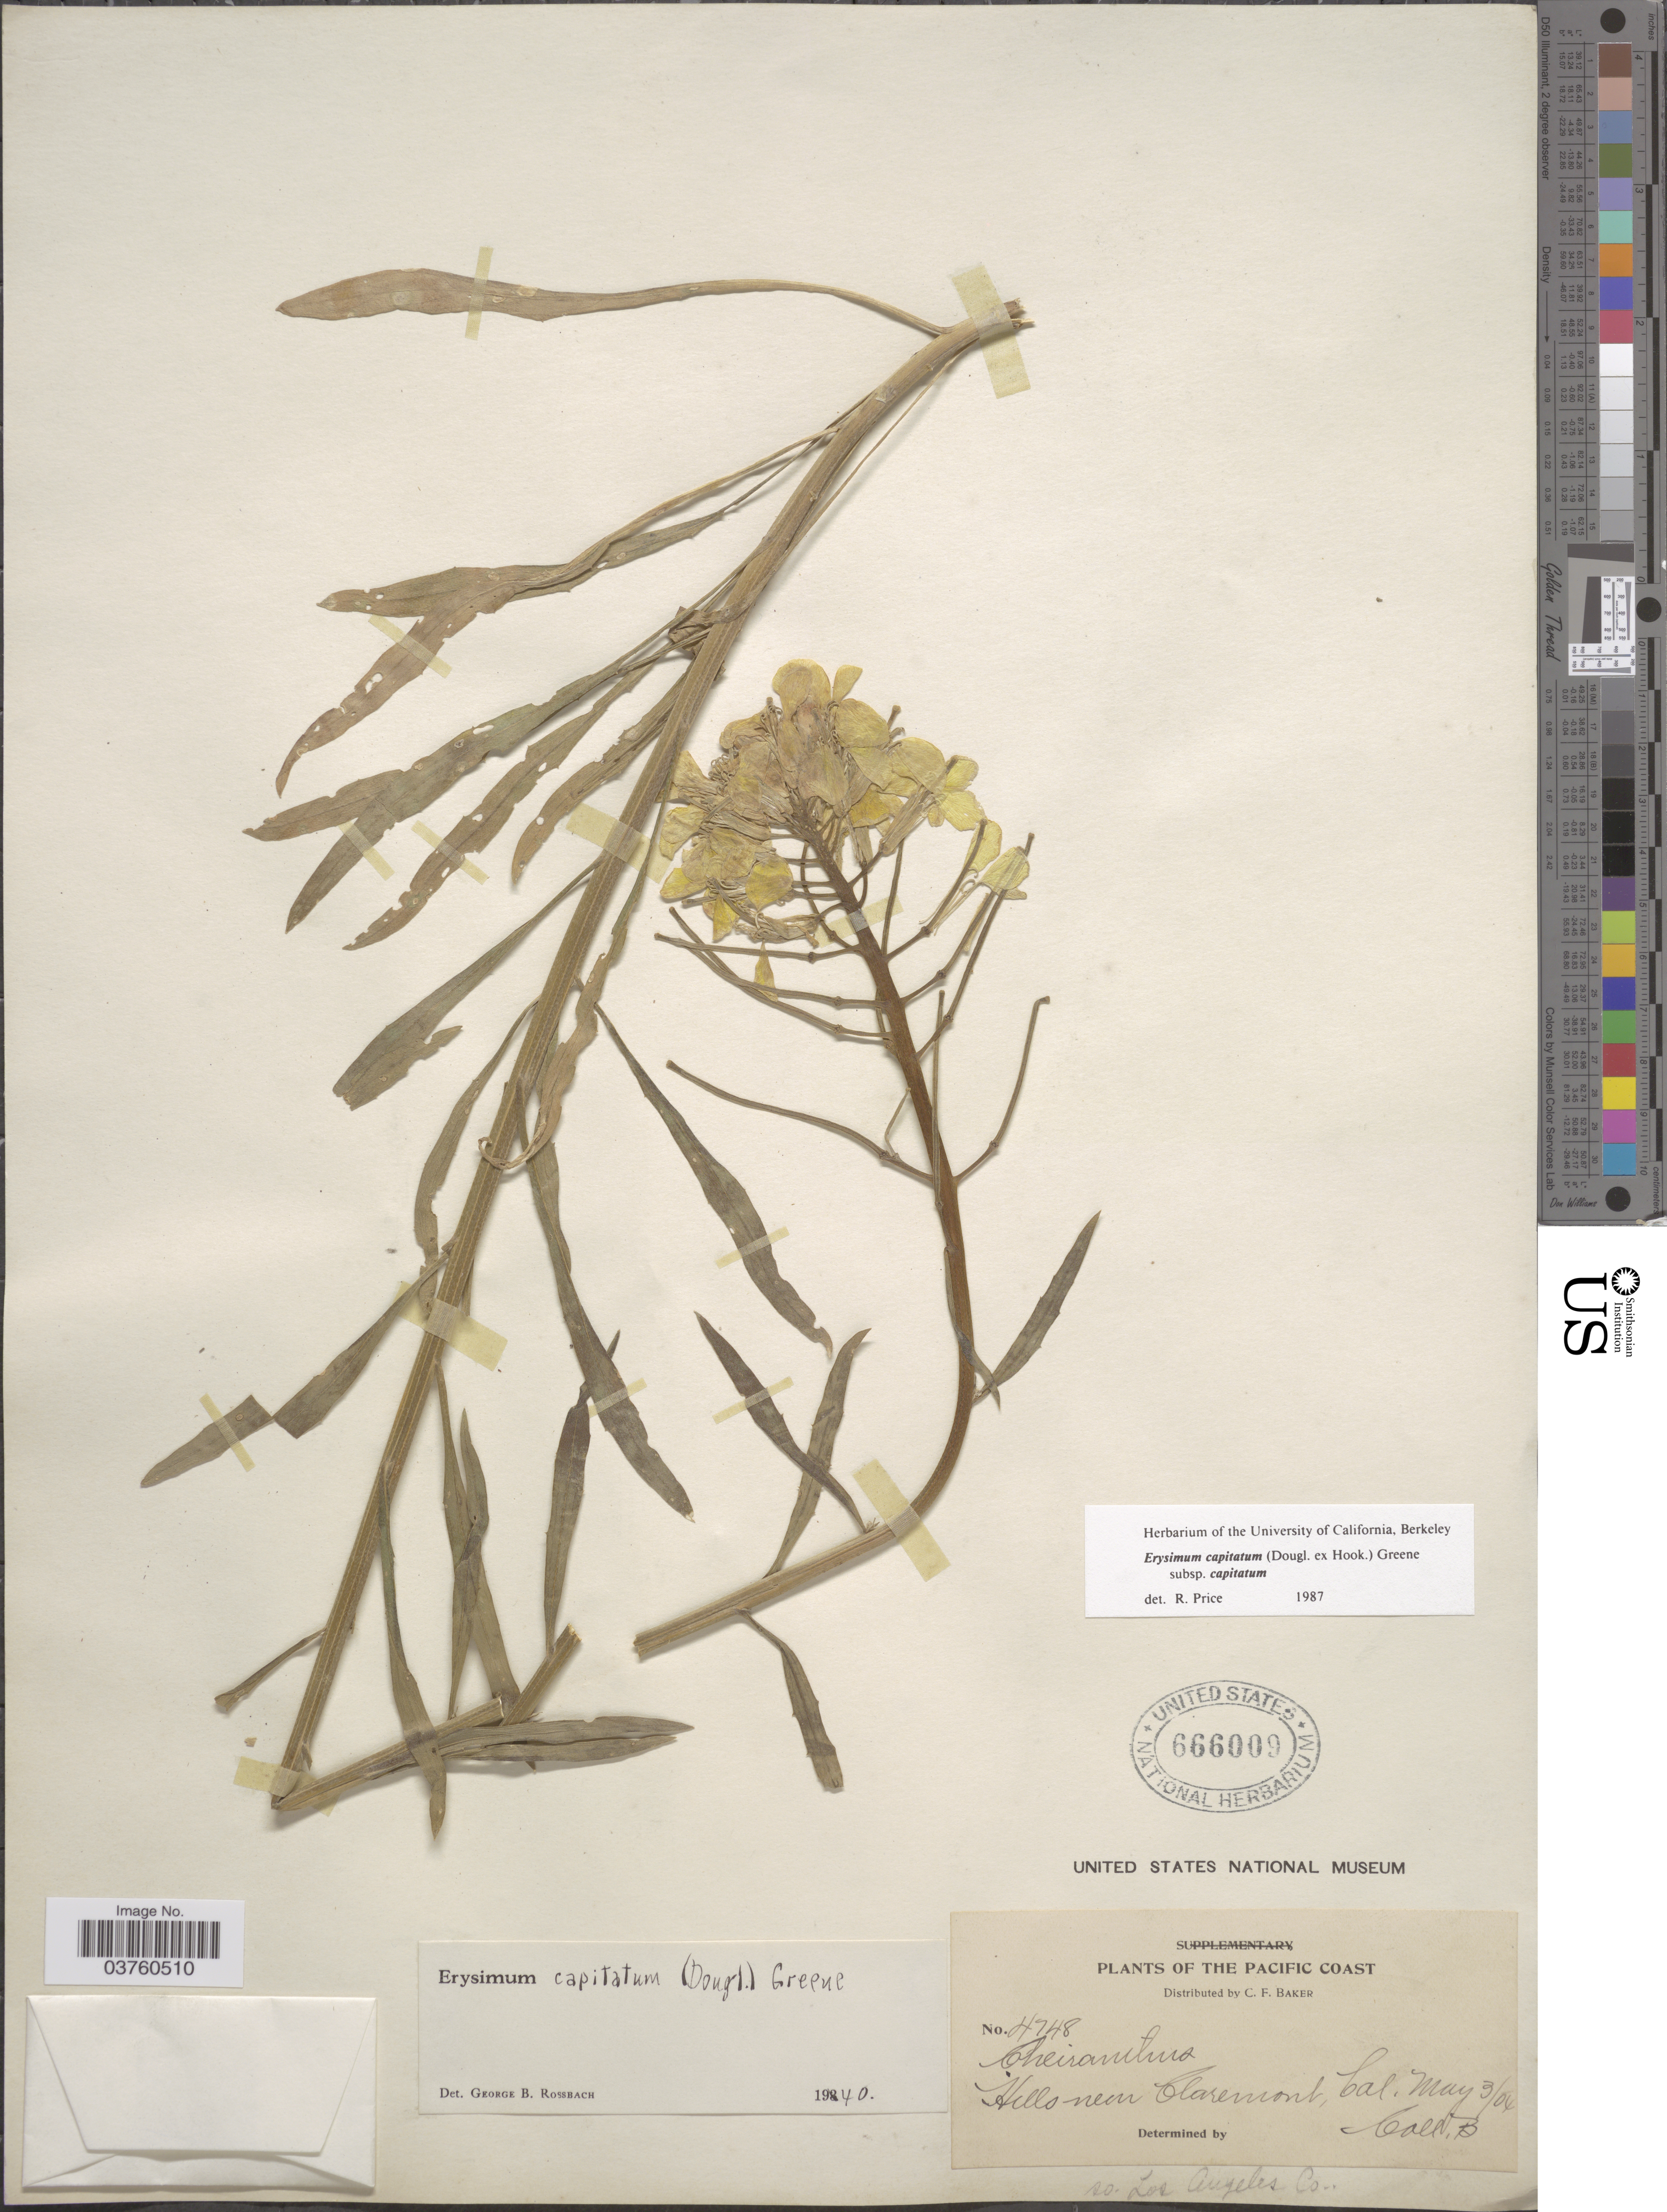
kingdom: Plantae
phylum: Tracheophyta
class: Magnoliopsida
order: Brassicales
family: Brassicaceae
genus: Erysimum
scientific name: Erysimum capitatum subsp. capitatum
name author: (Douglas ex Hook.) Greene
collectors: C. F. Baker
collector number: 4748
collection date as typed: Transcribed d/m/y: 3/5/4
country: United States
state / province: California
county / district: Los Angeles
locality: Hills near Claremont. So. Los Angeles Co.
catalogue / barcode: US 666009